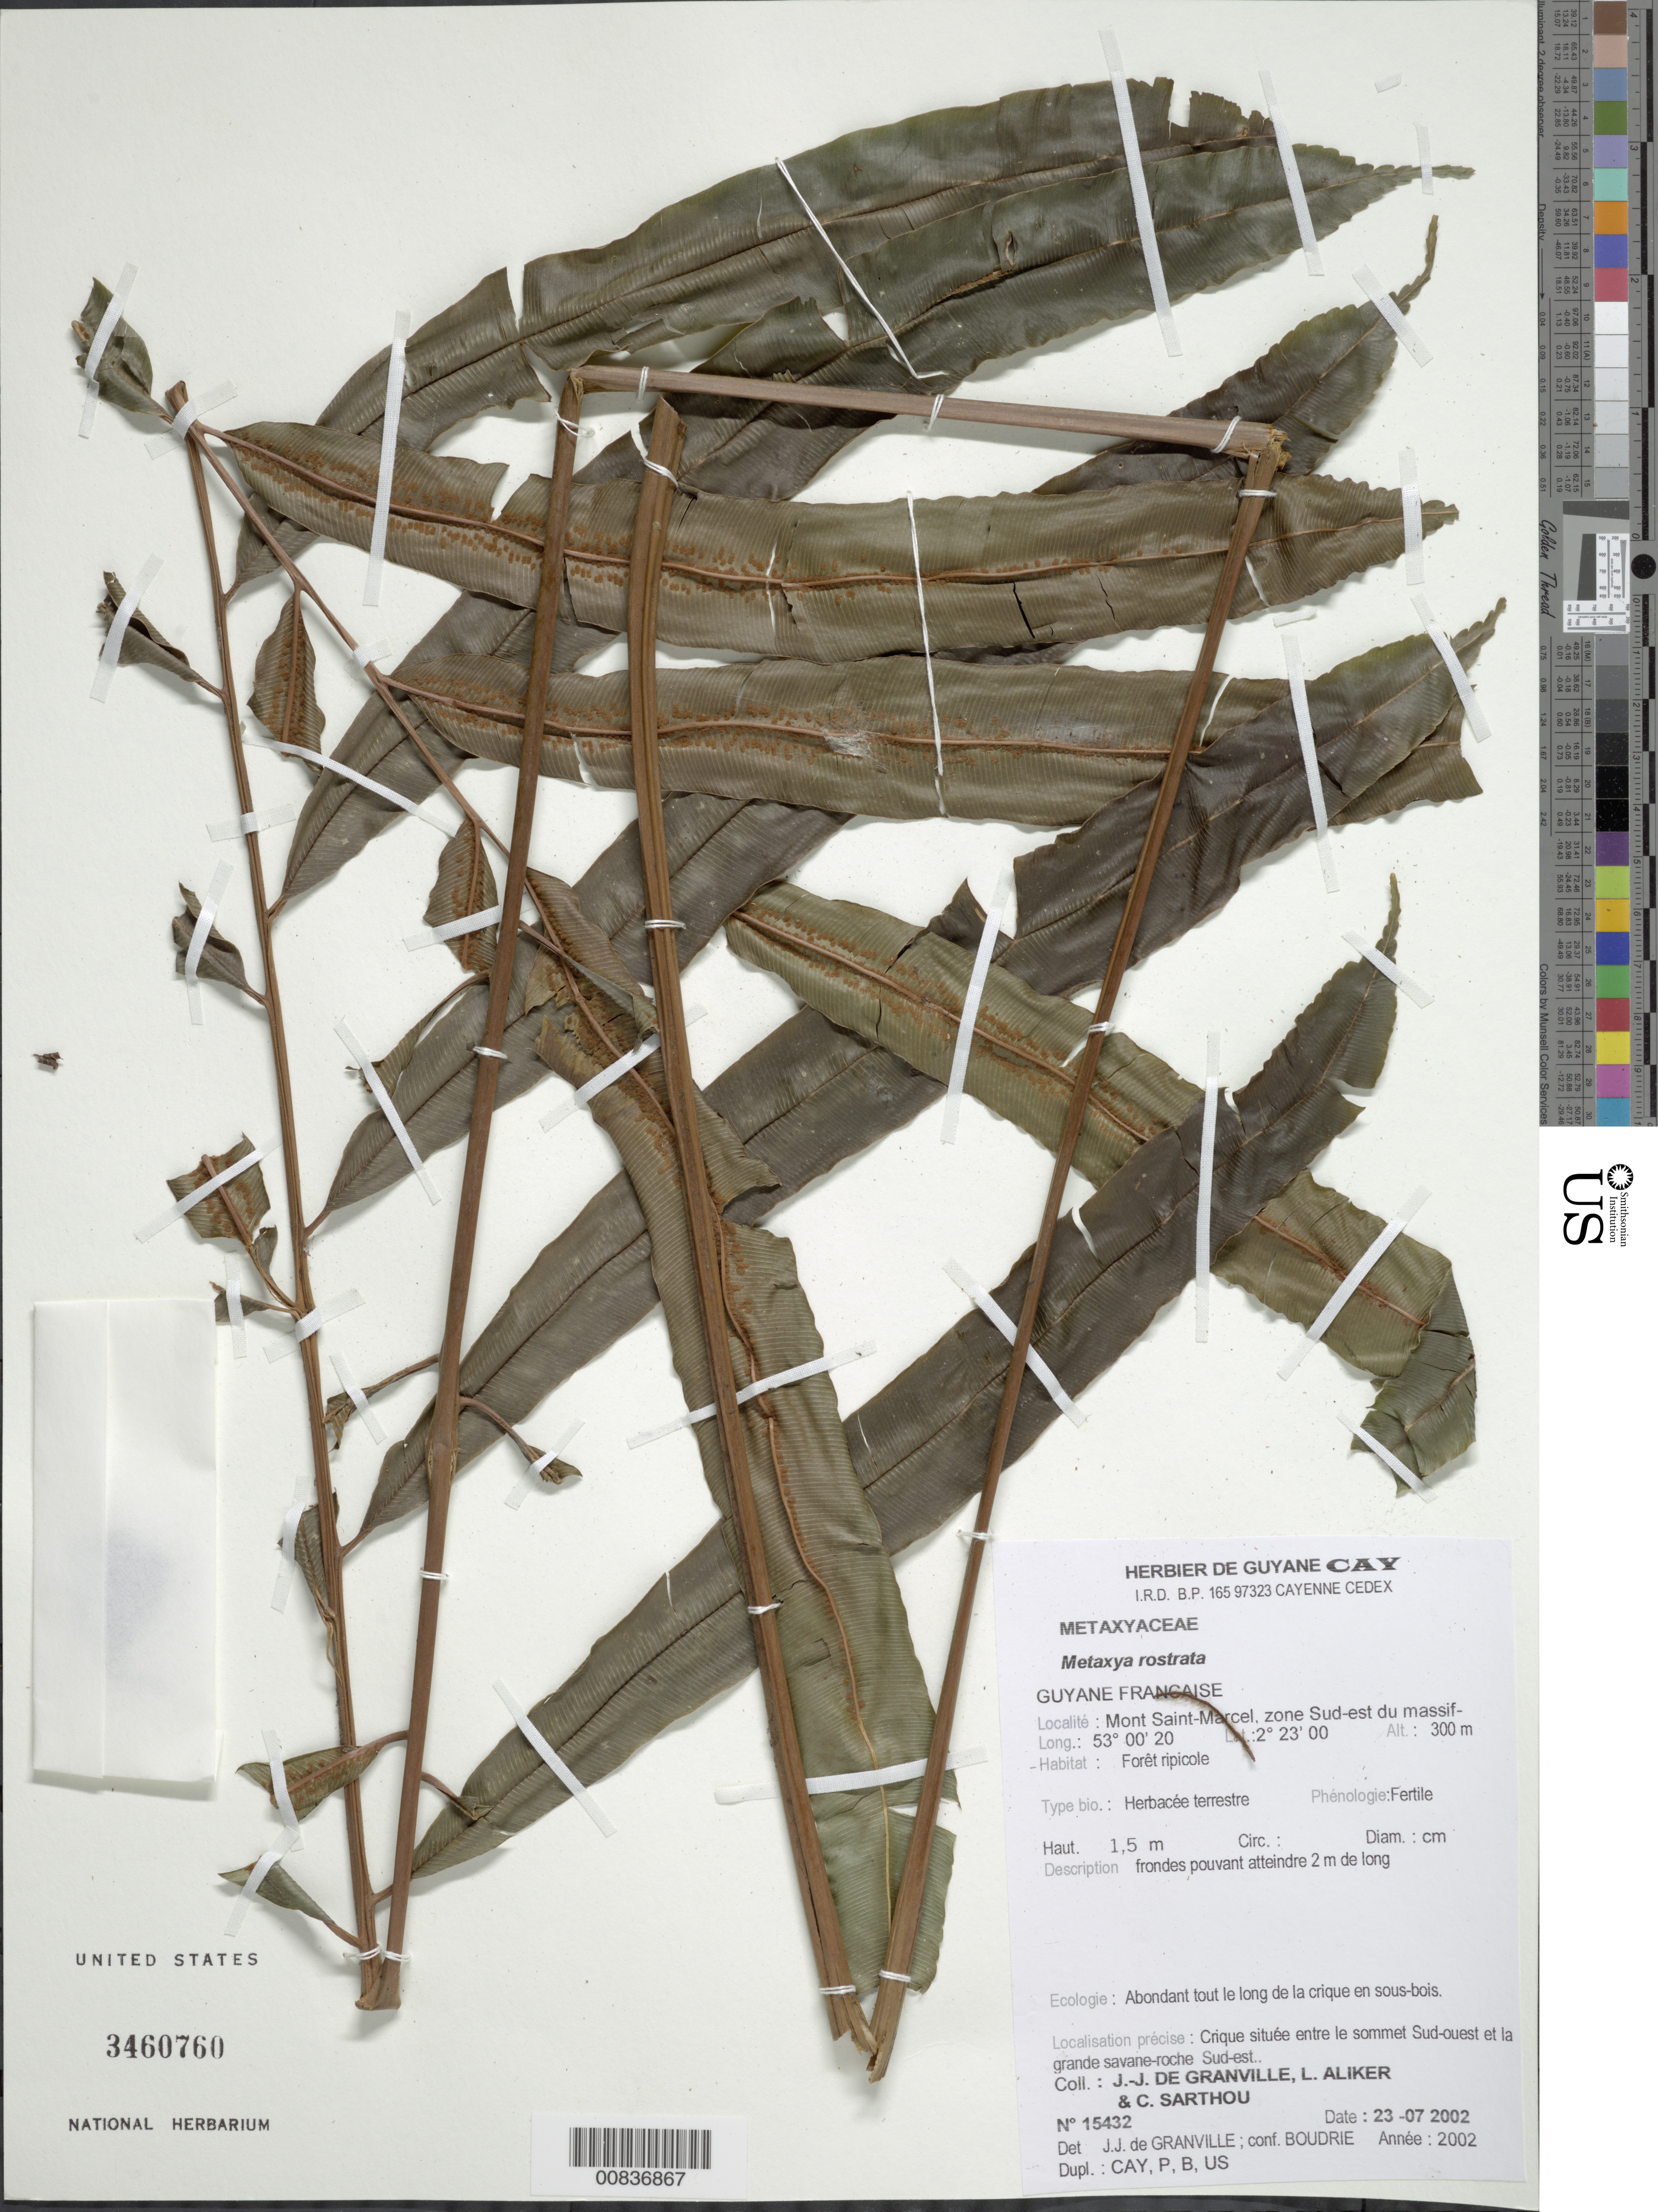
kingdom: Plantae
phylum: Tracheophyta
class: Polypodiopsida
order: Cyatheales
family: Metaxyaceae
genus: Metaxya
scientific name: Metaxya rostrata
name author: (Kunth) C. Presl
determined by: Granville, J. J.; Boudrie, M.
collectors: J.-J. de Granville, L. Aliker & C. Sarthou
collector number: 15432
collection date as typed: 23-Jul-02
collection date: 2002-07-23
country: French Guiana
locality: Mont Saint-Marcel, zone Sud-Est du massif, Bassin de l'Yaloupi. Crique située entre le sommet Sud-ouest et la grande savane-roche Sud-est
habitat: Forêts ripicoles. Abondant tout le long de la crique en sous-bois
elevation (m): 300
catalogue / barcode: US 3460760